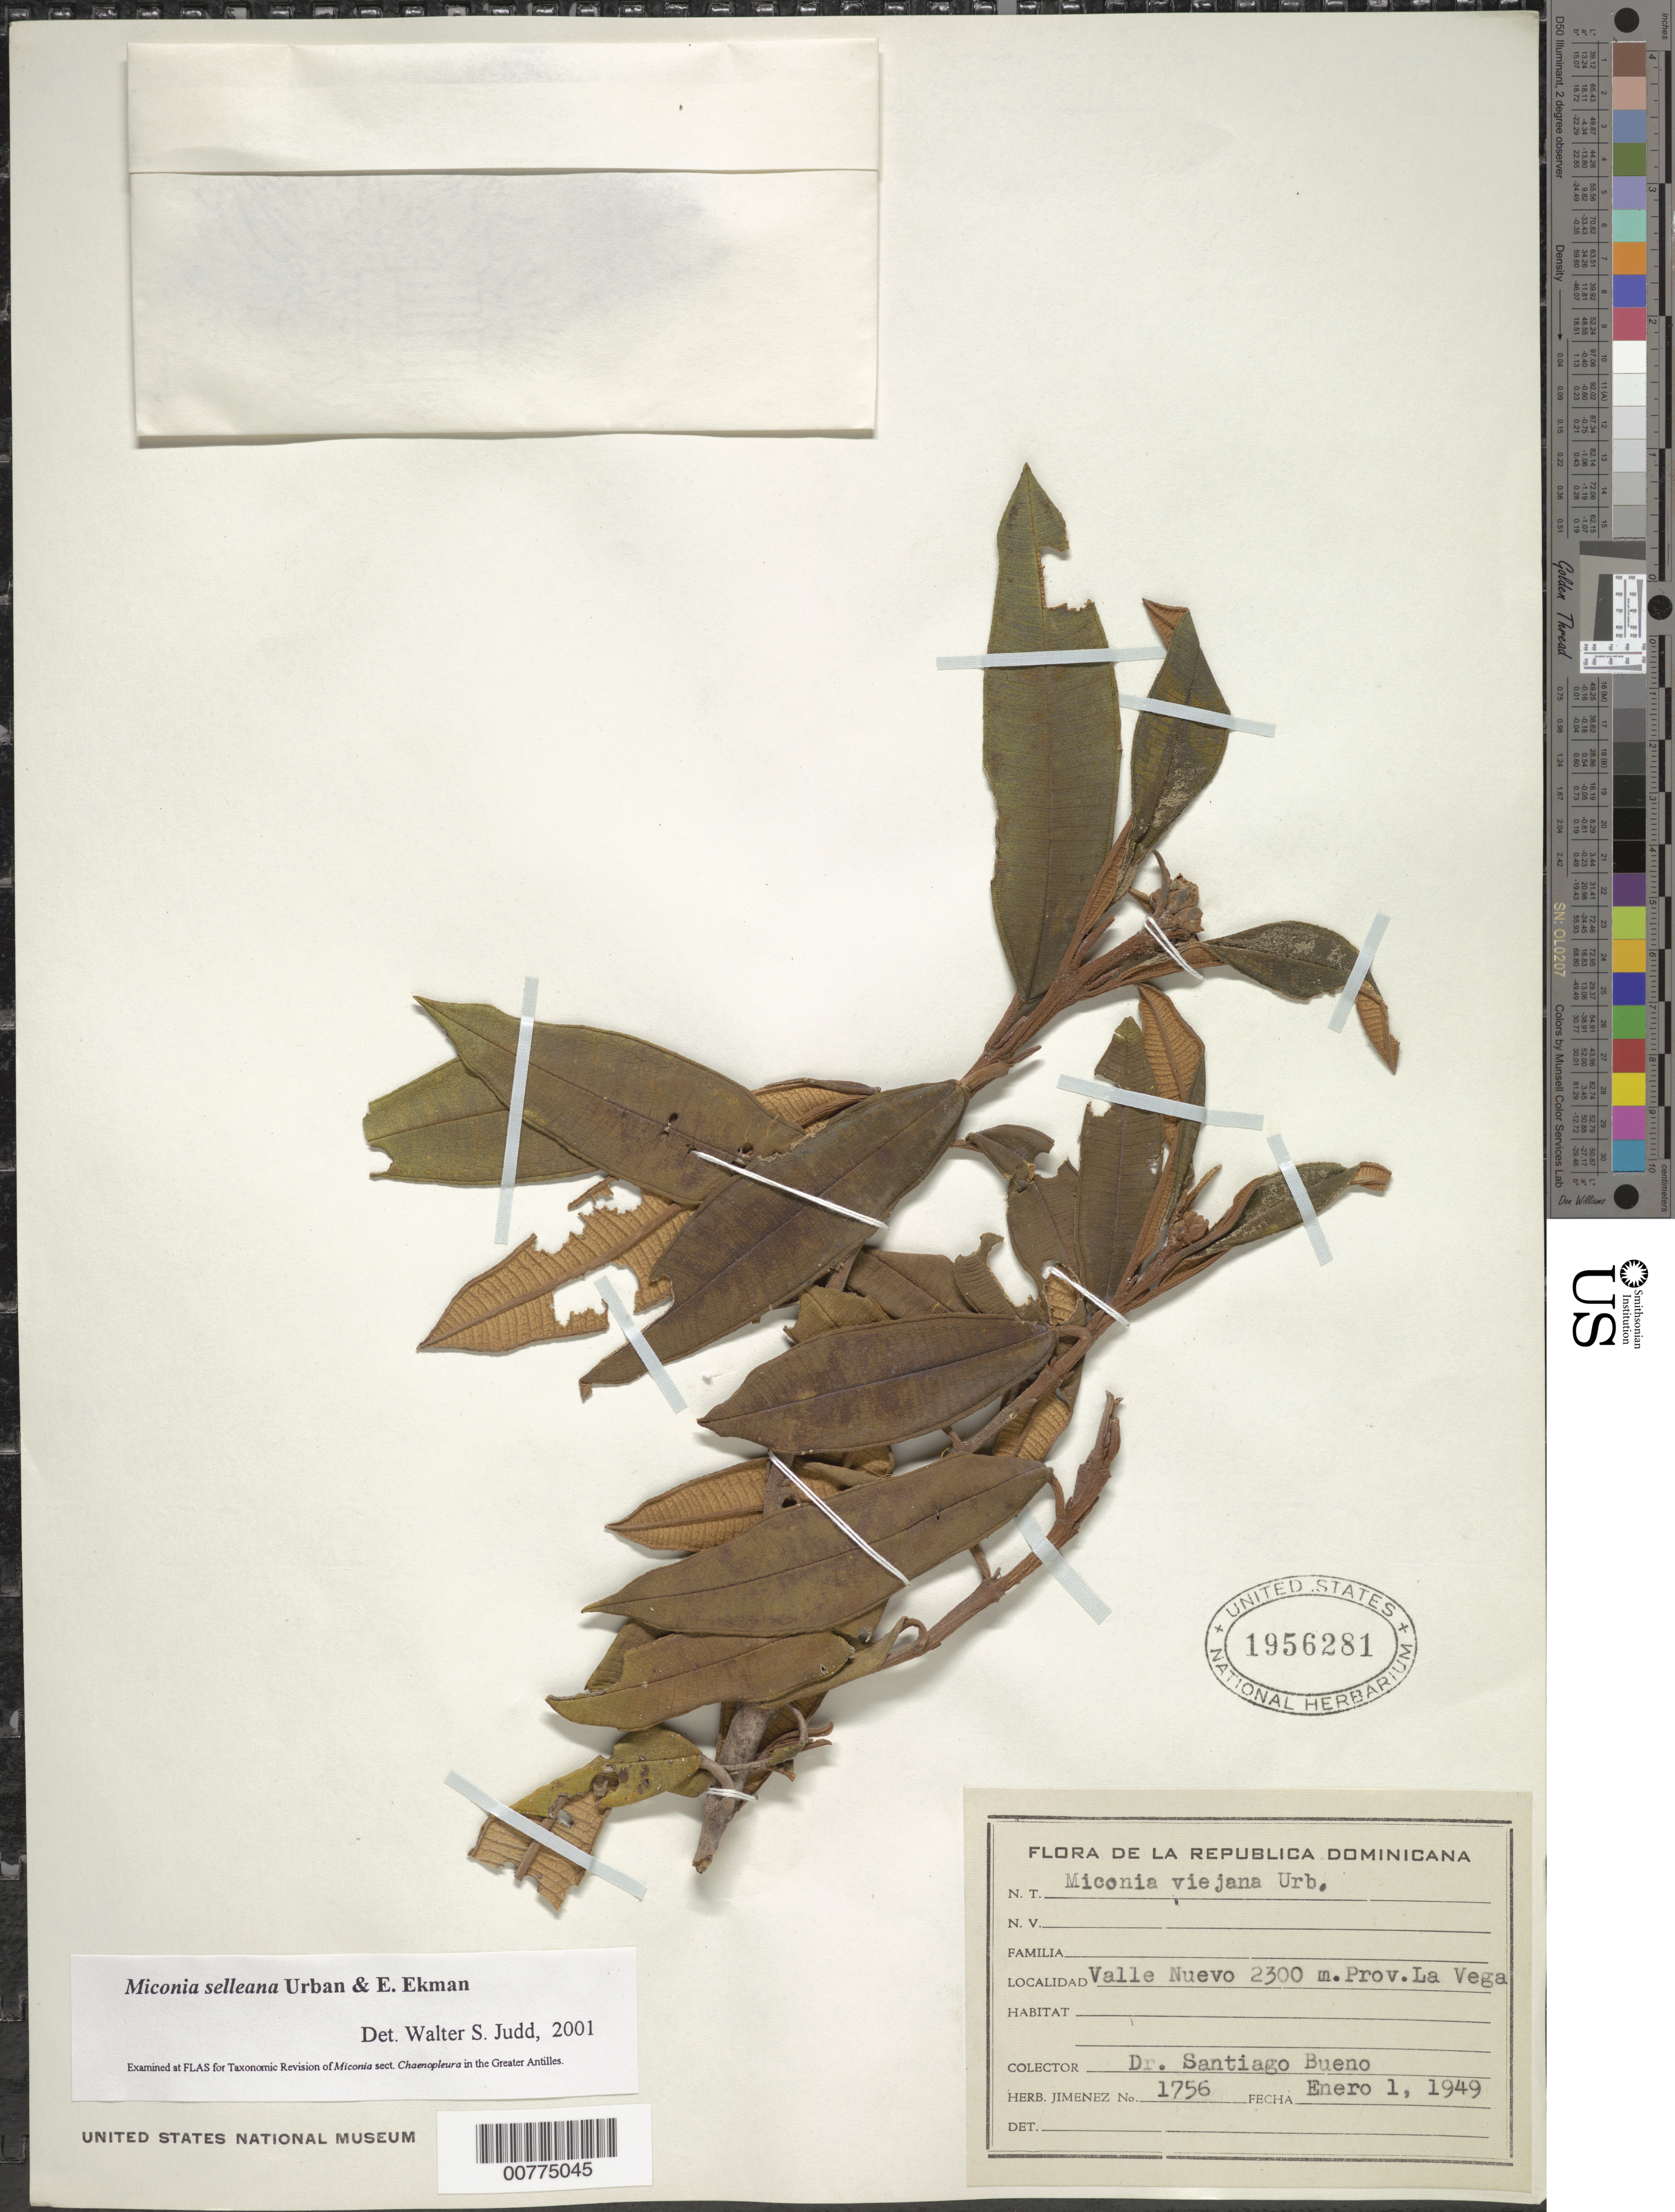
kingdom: Plantae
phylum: Tracheophyta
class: Magnoliopsida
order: Myrtales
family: Melastomataceae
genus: Miconia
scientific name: Miconia selleana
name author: Urb. & Ekman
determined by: Judd, Walter S.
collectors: S. Bueno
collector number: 1756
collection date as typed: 01 Jan 1949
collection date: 1949-01-01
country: Dominican Republic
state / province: La Vega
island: Hispaniola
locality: Valle Nuevo.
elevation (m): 2300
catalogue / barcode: US 1956281